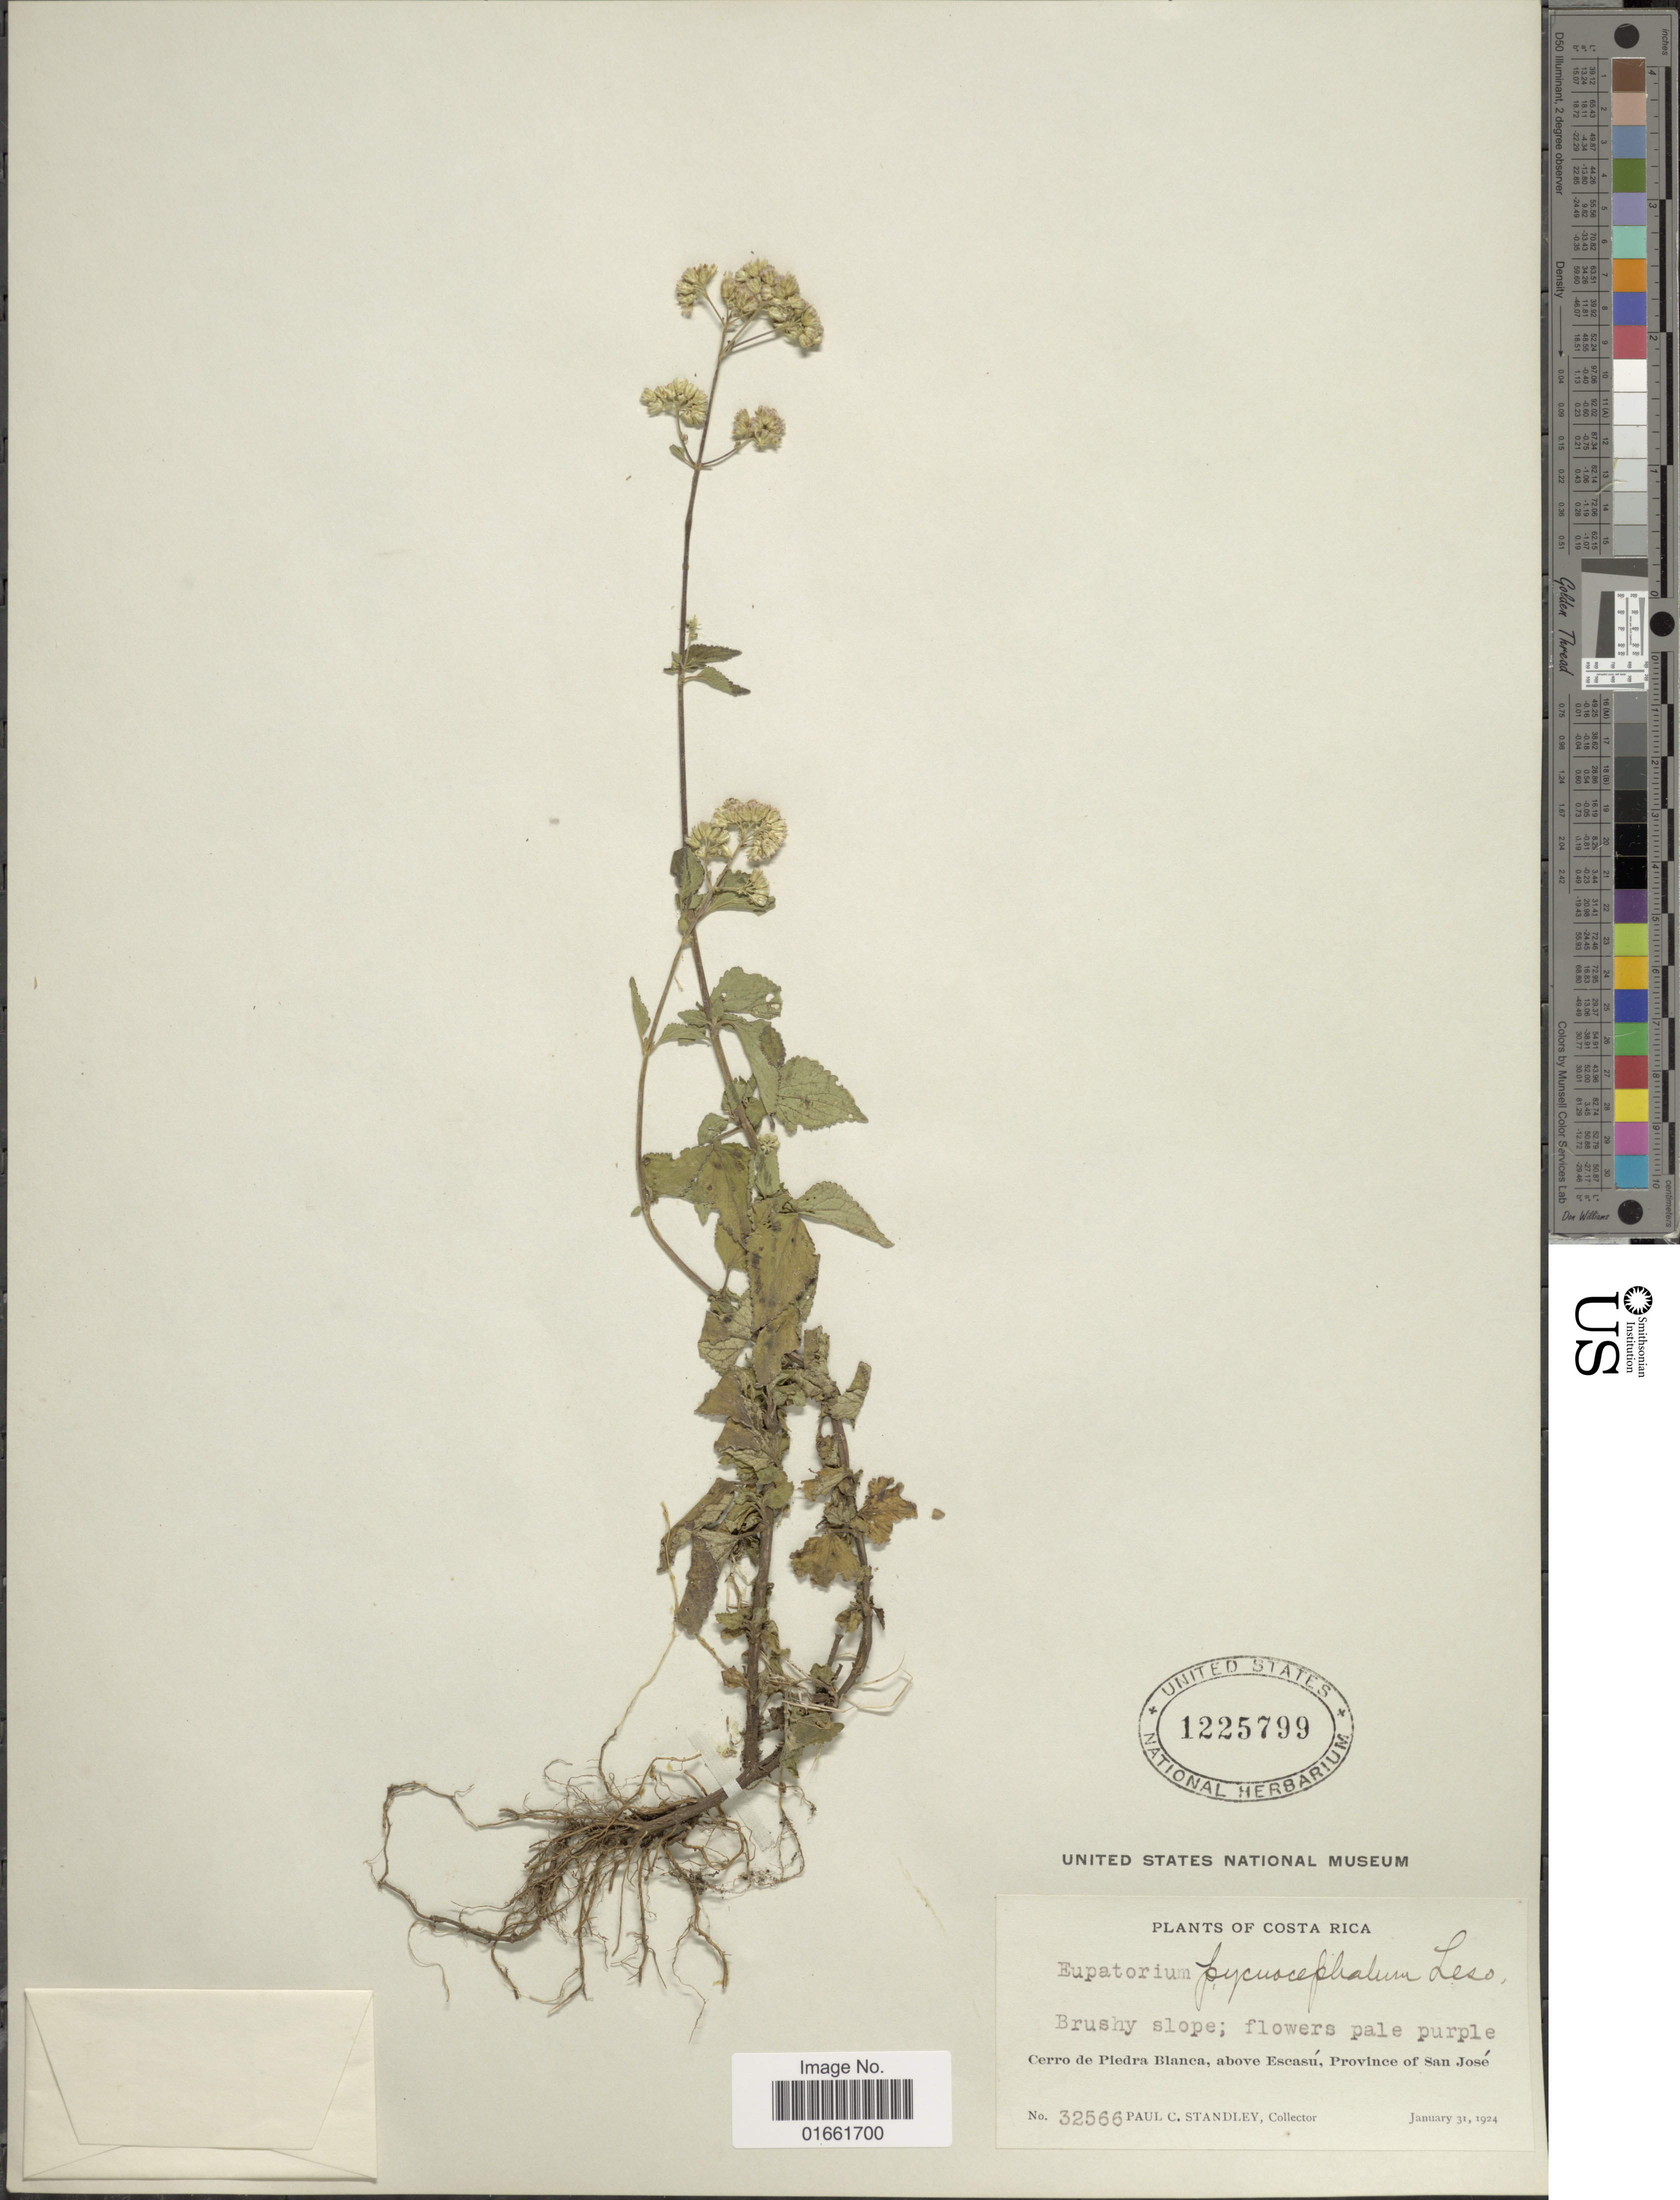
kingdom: Plantae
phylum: Tracheophyta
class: Magnoliopsida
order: Asterales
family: Asteraceae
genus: Fleischmannia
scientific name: Fleischmannia pratensis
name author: (Klatt) R.M. King & H. Rob.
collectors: P. C. Standley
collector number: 32566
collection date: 1924-01-31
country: Costa Rica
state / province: San José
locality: Cerro de Piedra Blanca, above Escasu, Province of San Jose.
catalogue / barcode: US 1225799